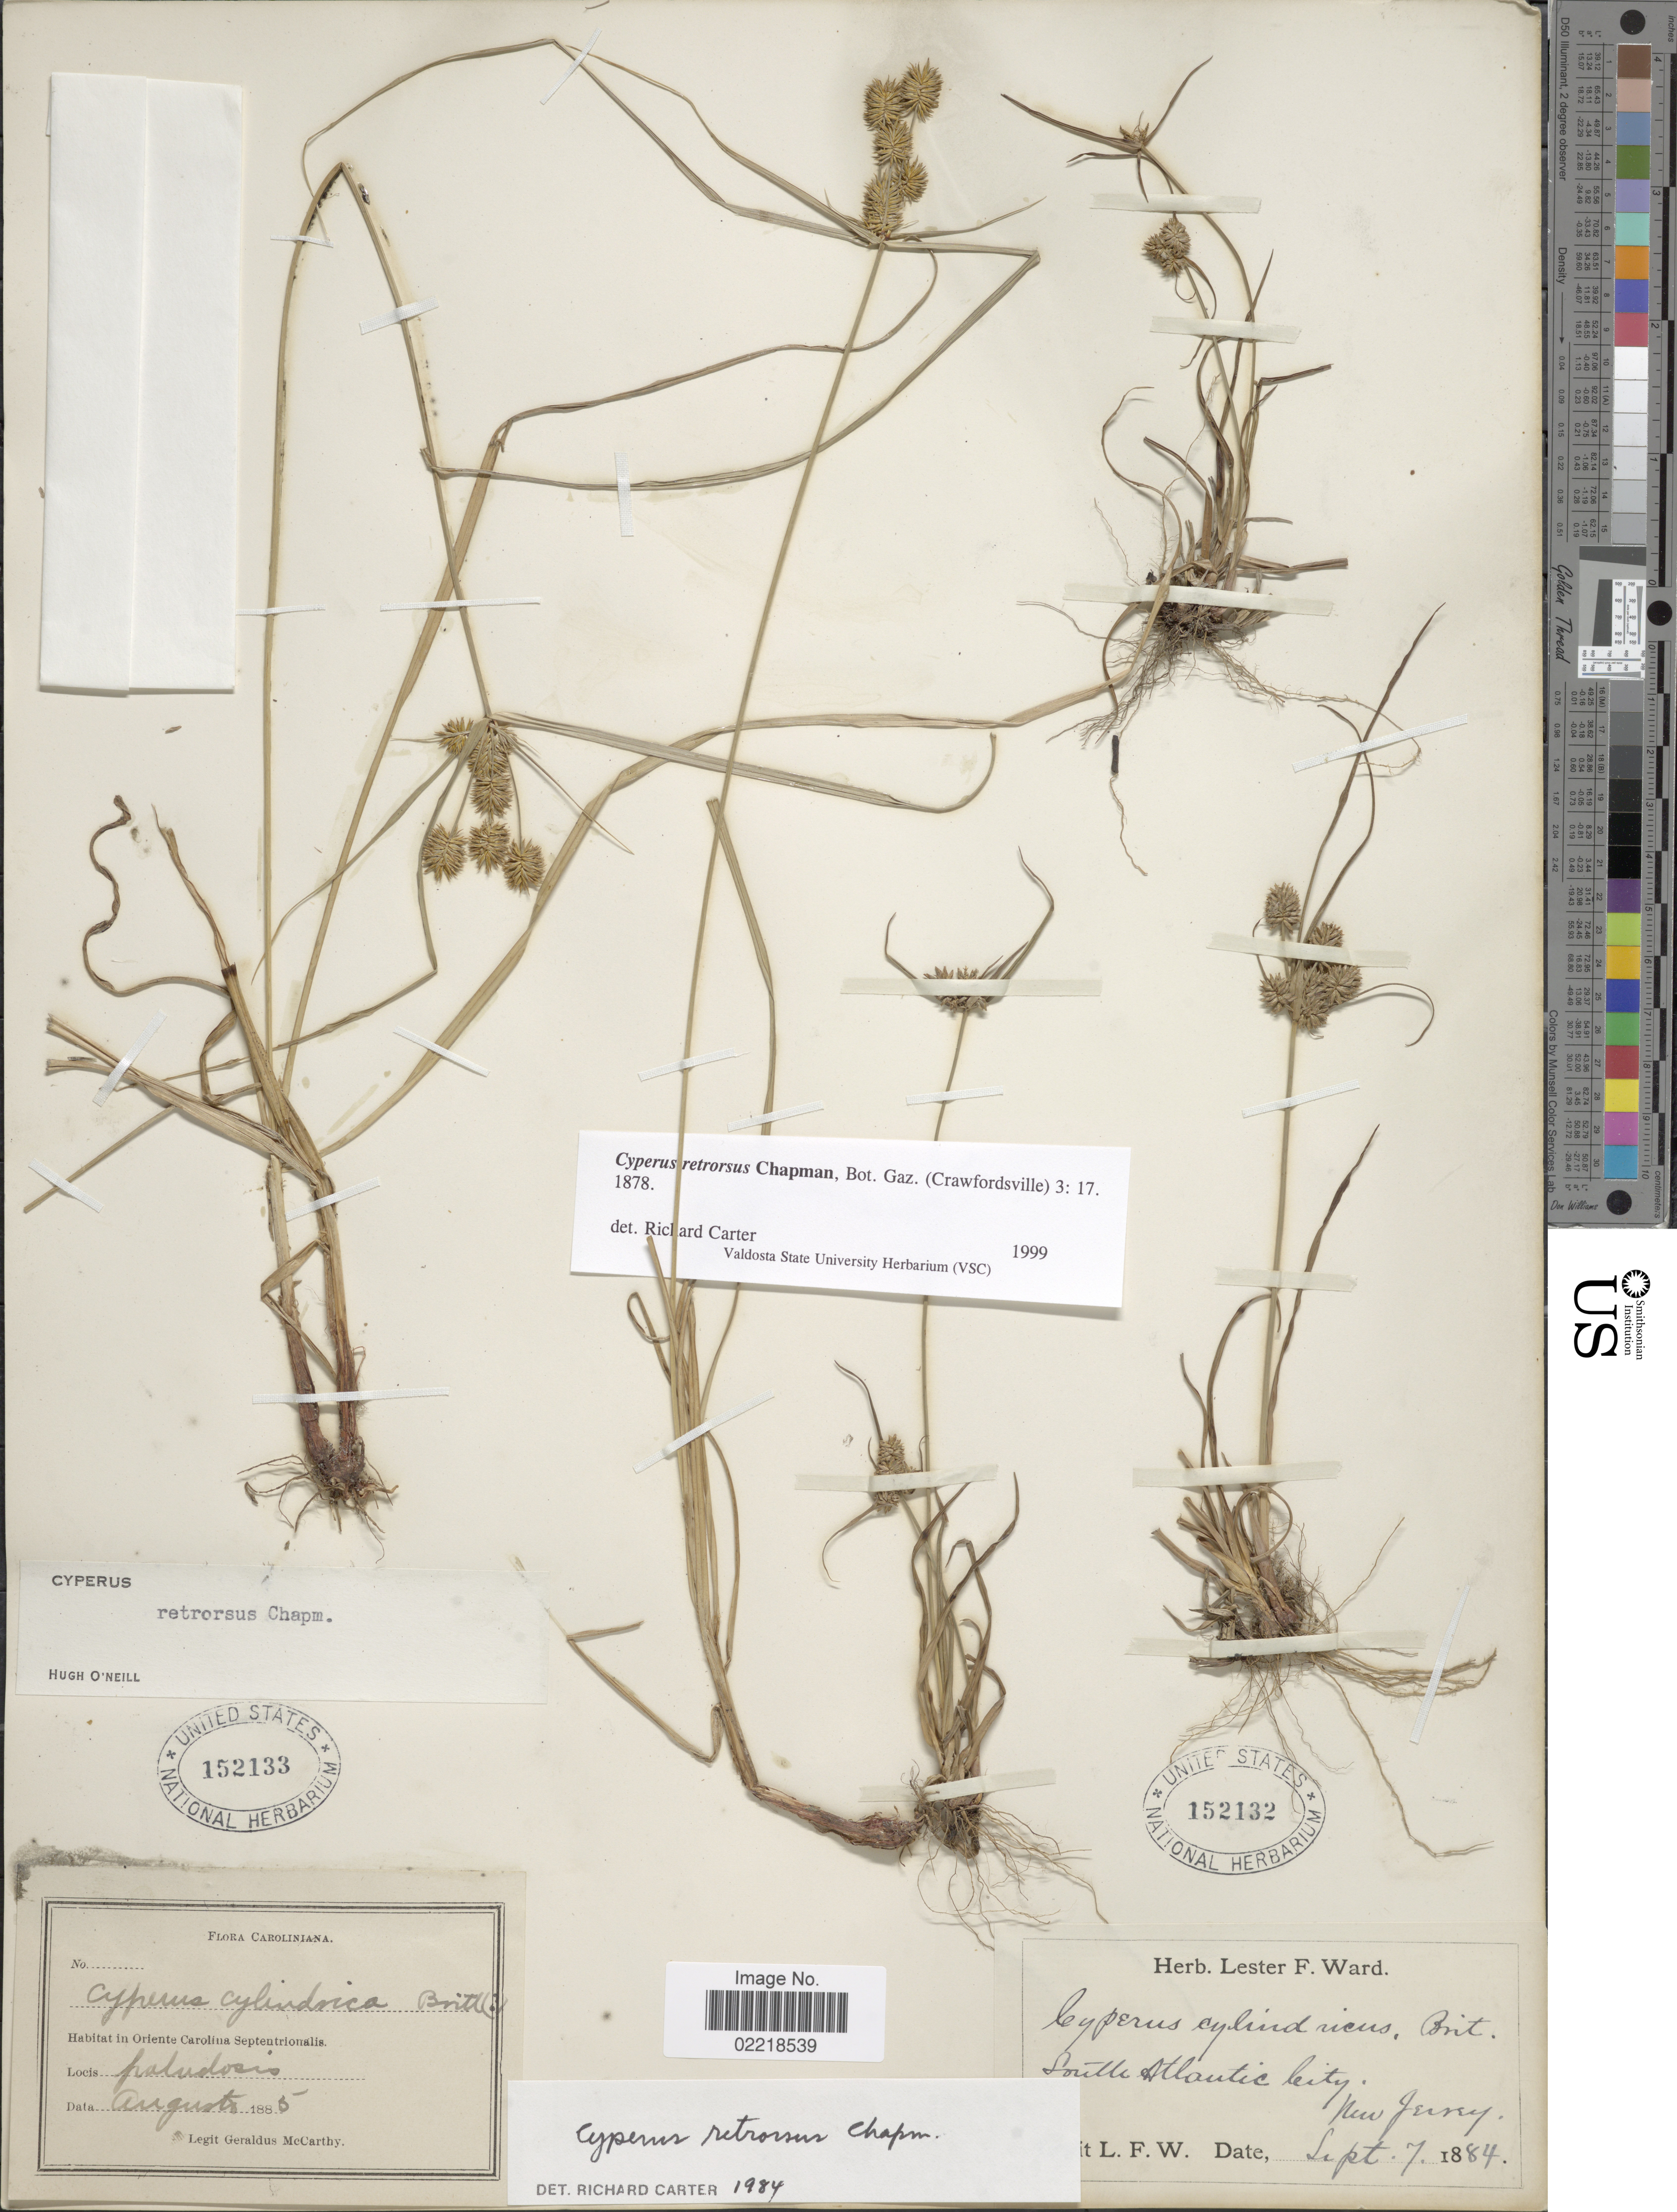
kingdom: Plantae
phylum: Tracheophyta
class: Liliopsida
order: Poales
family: Cyperaceae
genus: Cyperus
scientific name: Cyperus retrorsus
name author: Chapm.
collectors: L. F. Ward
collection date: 1884-09-07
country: United States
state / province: New Jersey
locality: South Atlantic City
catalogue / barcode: US 152132